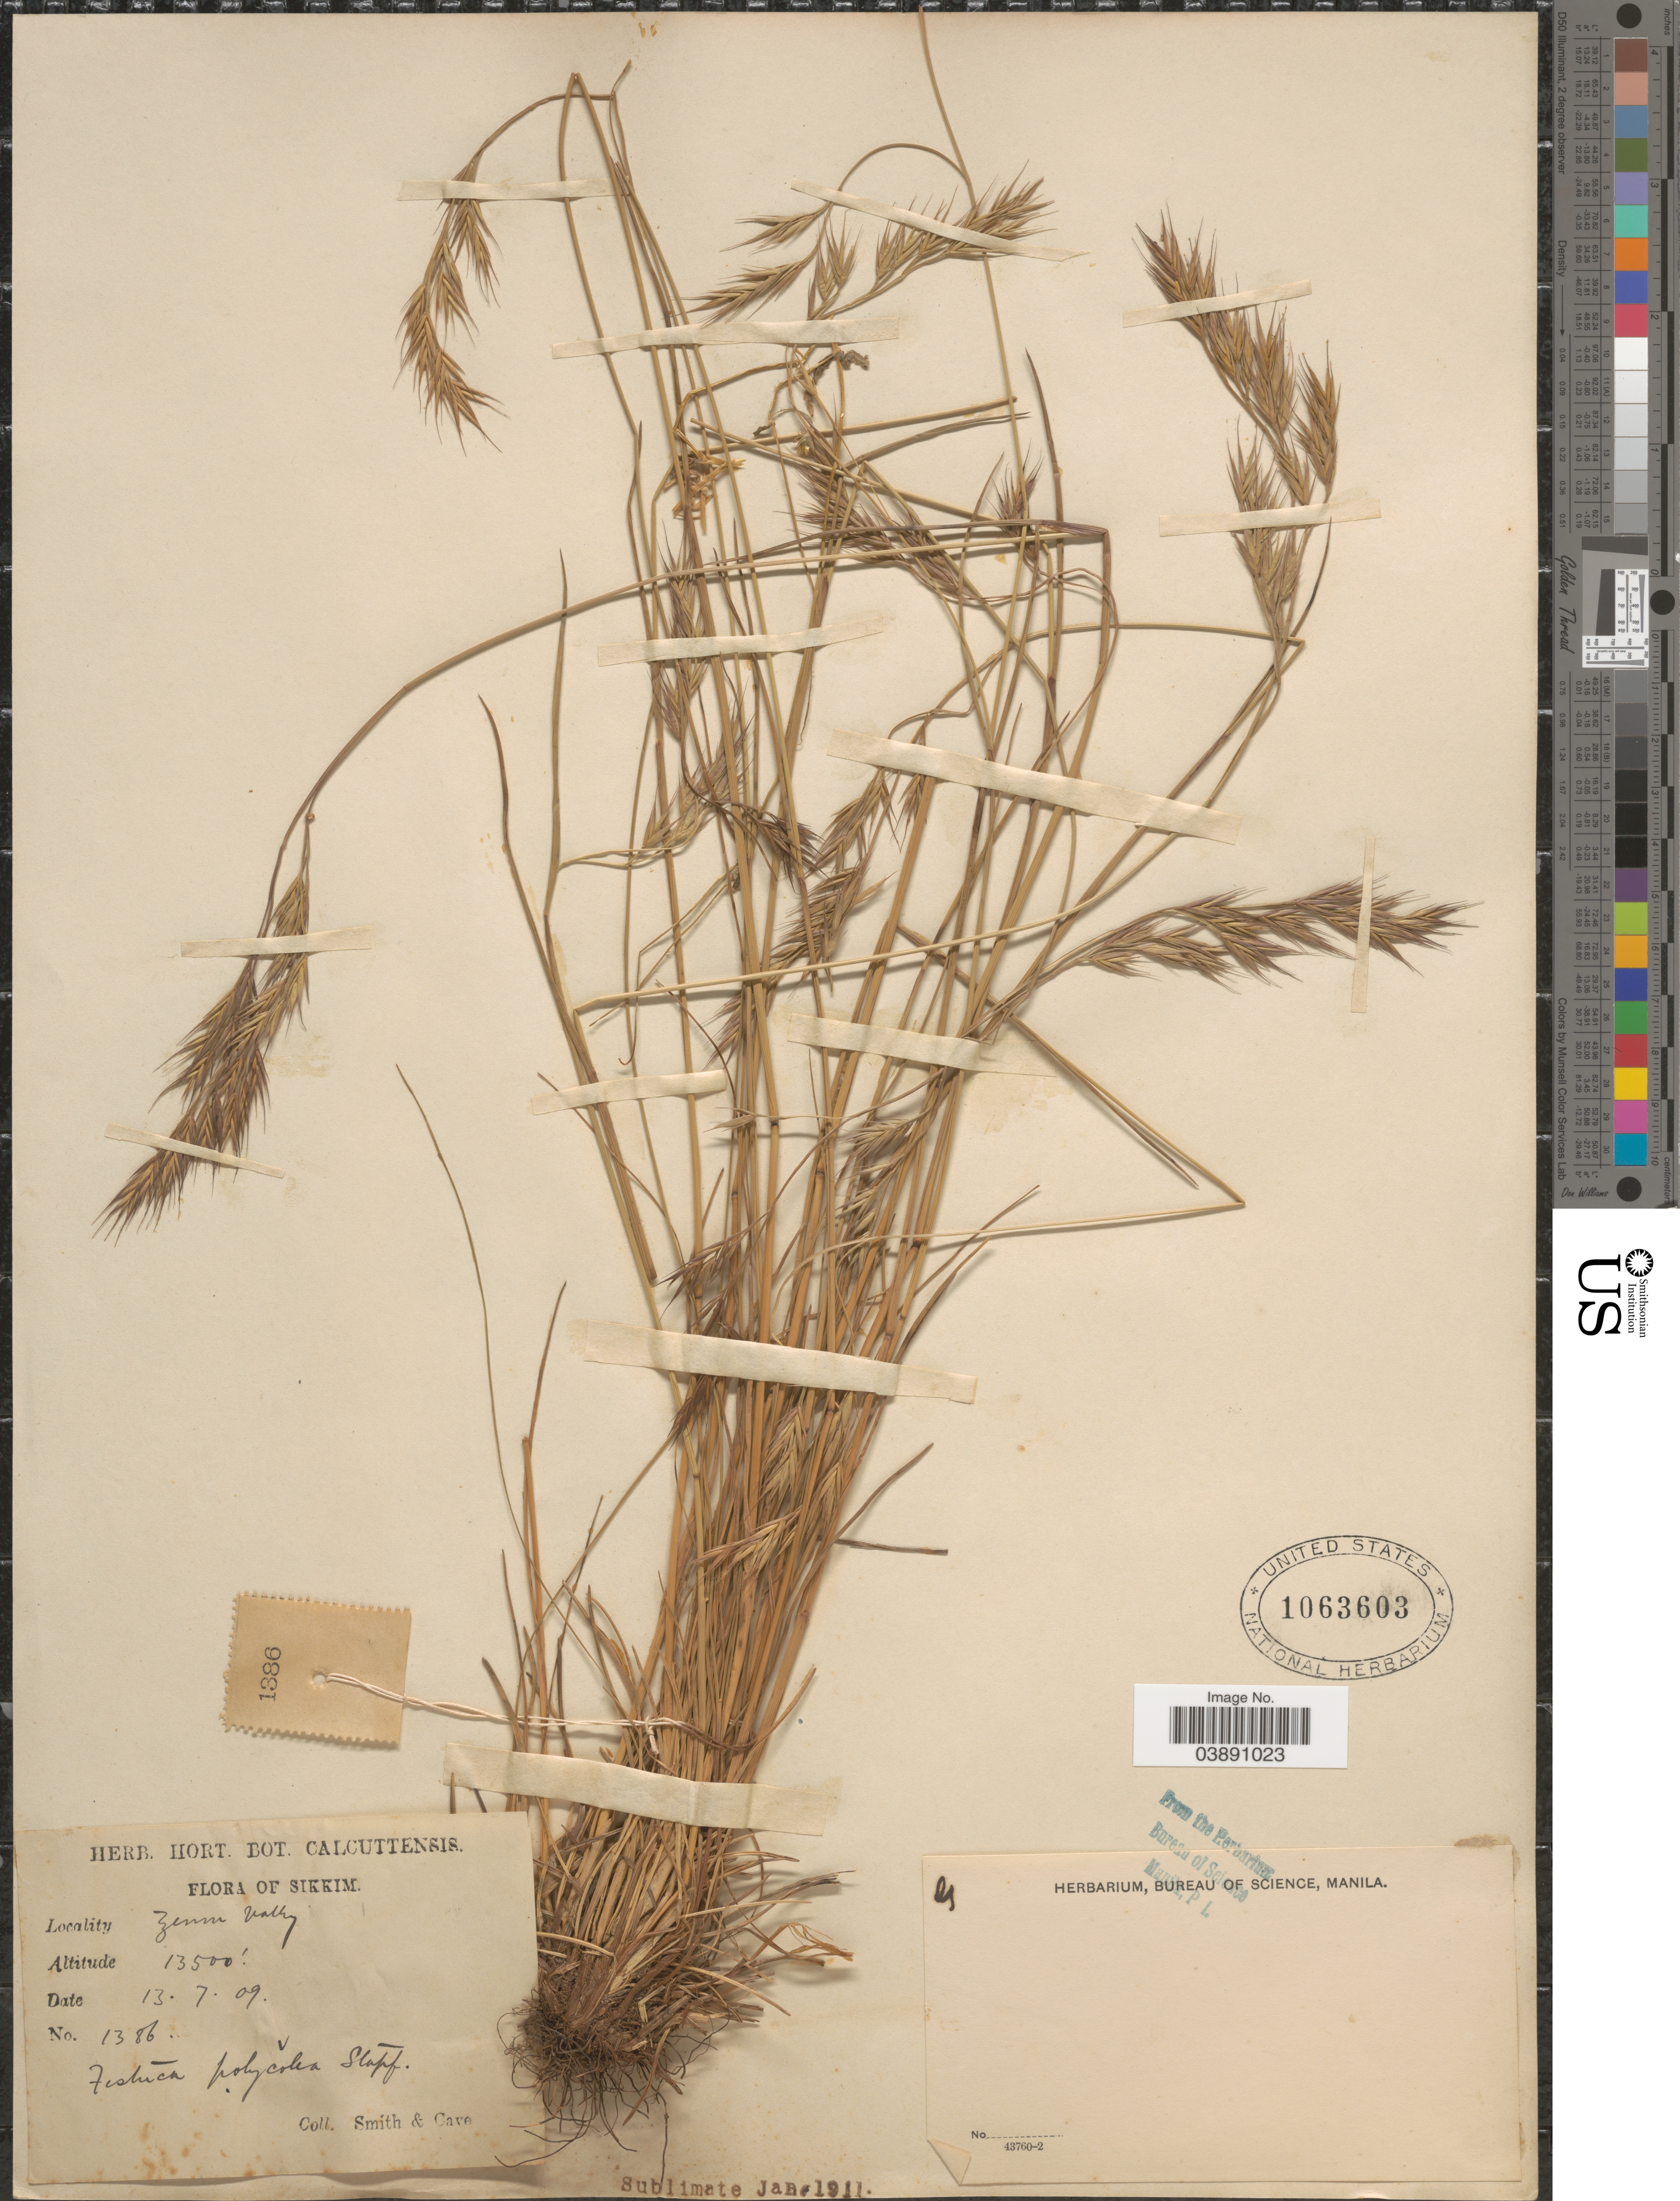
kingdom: Plantae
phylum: Tracheophyta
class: Liliopsida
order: Poales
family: Poaceae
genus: Festuca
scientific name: Festuca polycolea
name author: Stapf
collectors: -- Smith & Cave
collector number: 1386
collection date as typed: Transcribed d/m/y: 13/7/9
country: India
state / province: Sikkim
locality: Zemu Valley.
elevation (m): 4115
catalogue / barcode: US 1063603